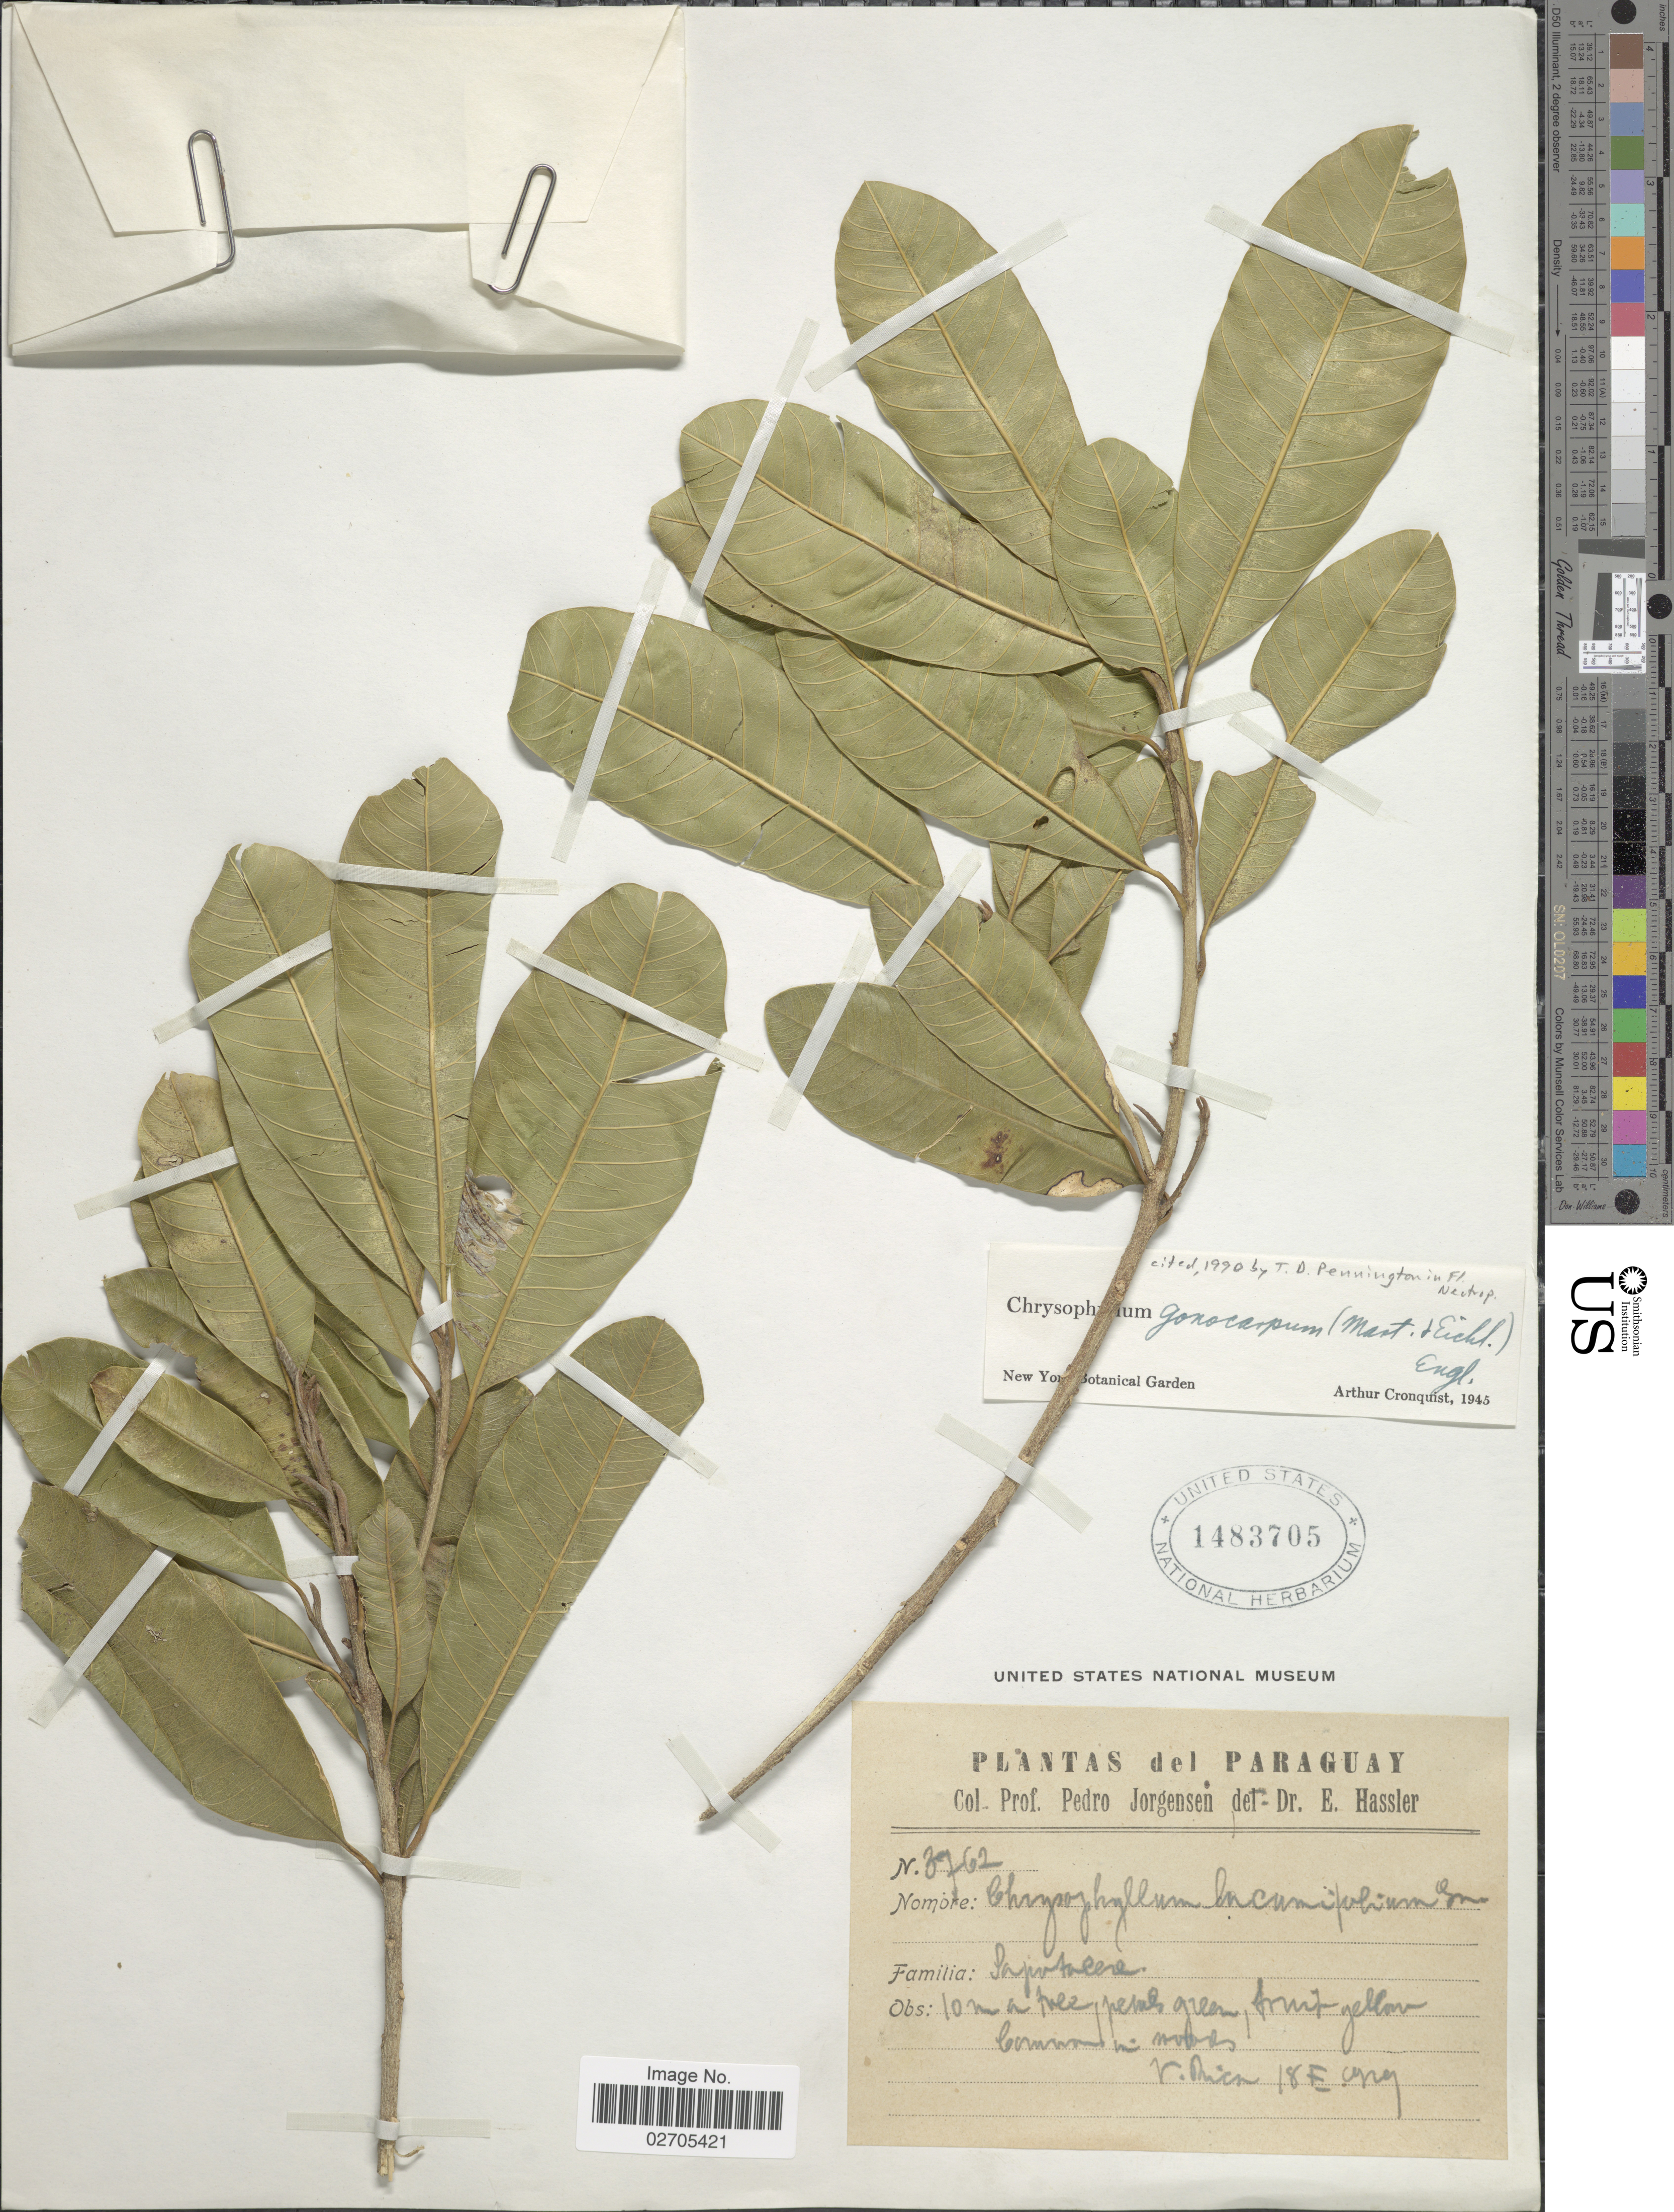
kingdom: Plantae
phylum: Tracheophyta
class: Magnoliopsida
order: Ericales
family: Sapotaceae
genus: Chrysophyllum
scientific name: Chrysophyllum gonocarpum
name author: (Mart. & Eichler ex Miq.) Engl.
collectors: P. Jörgensen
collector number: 3762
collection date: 1929-10-18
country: Paraguay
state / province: Guaira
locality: Common in woods, V. Rica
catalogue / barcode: US 1483705